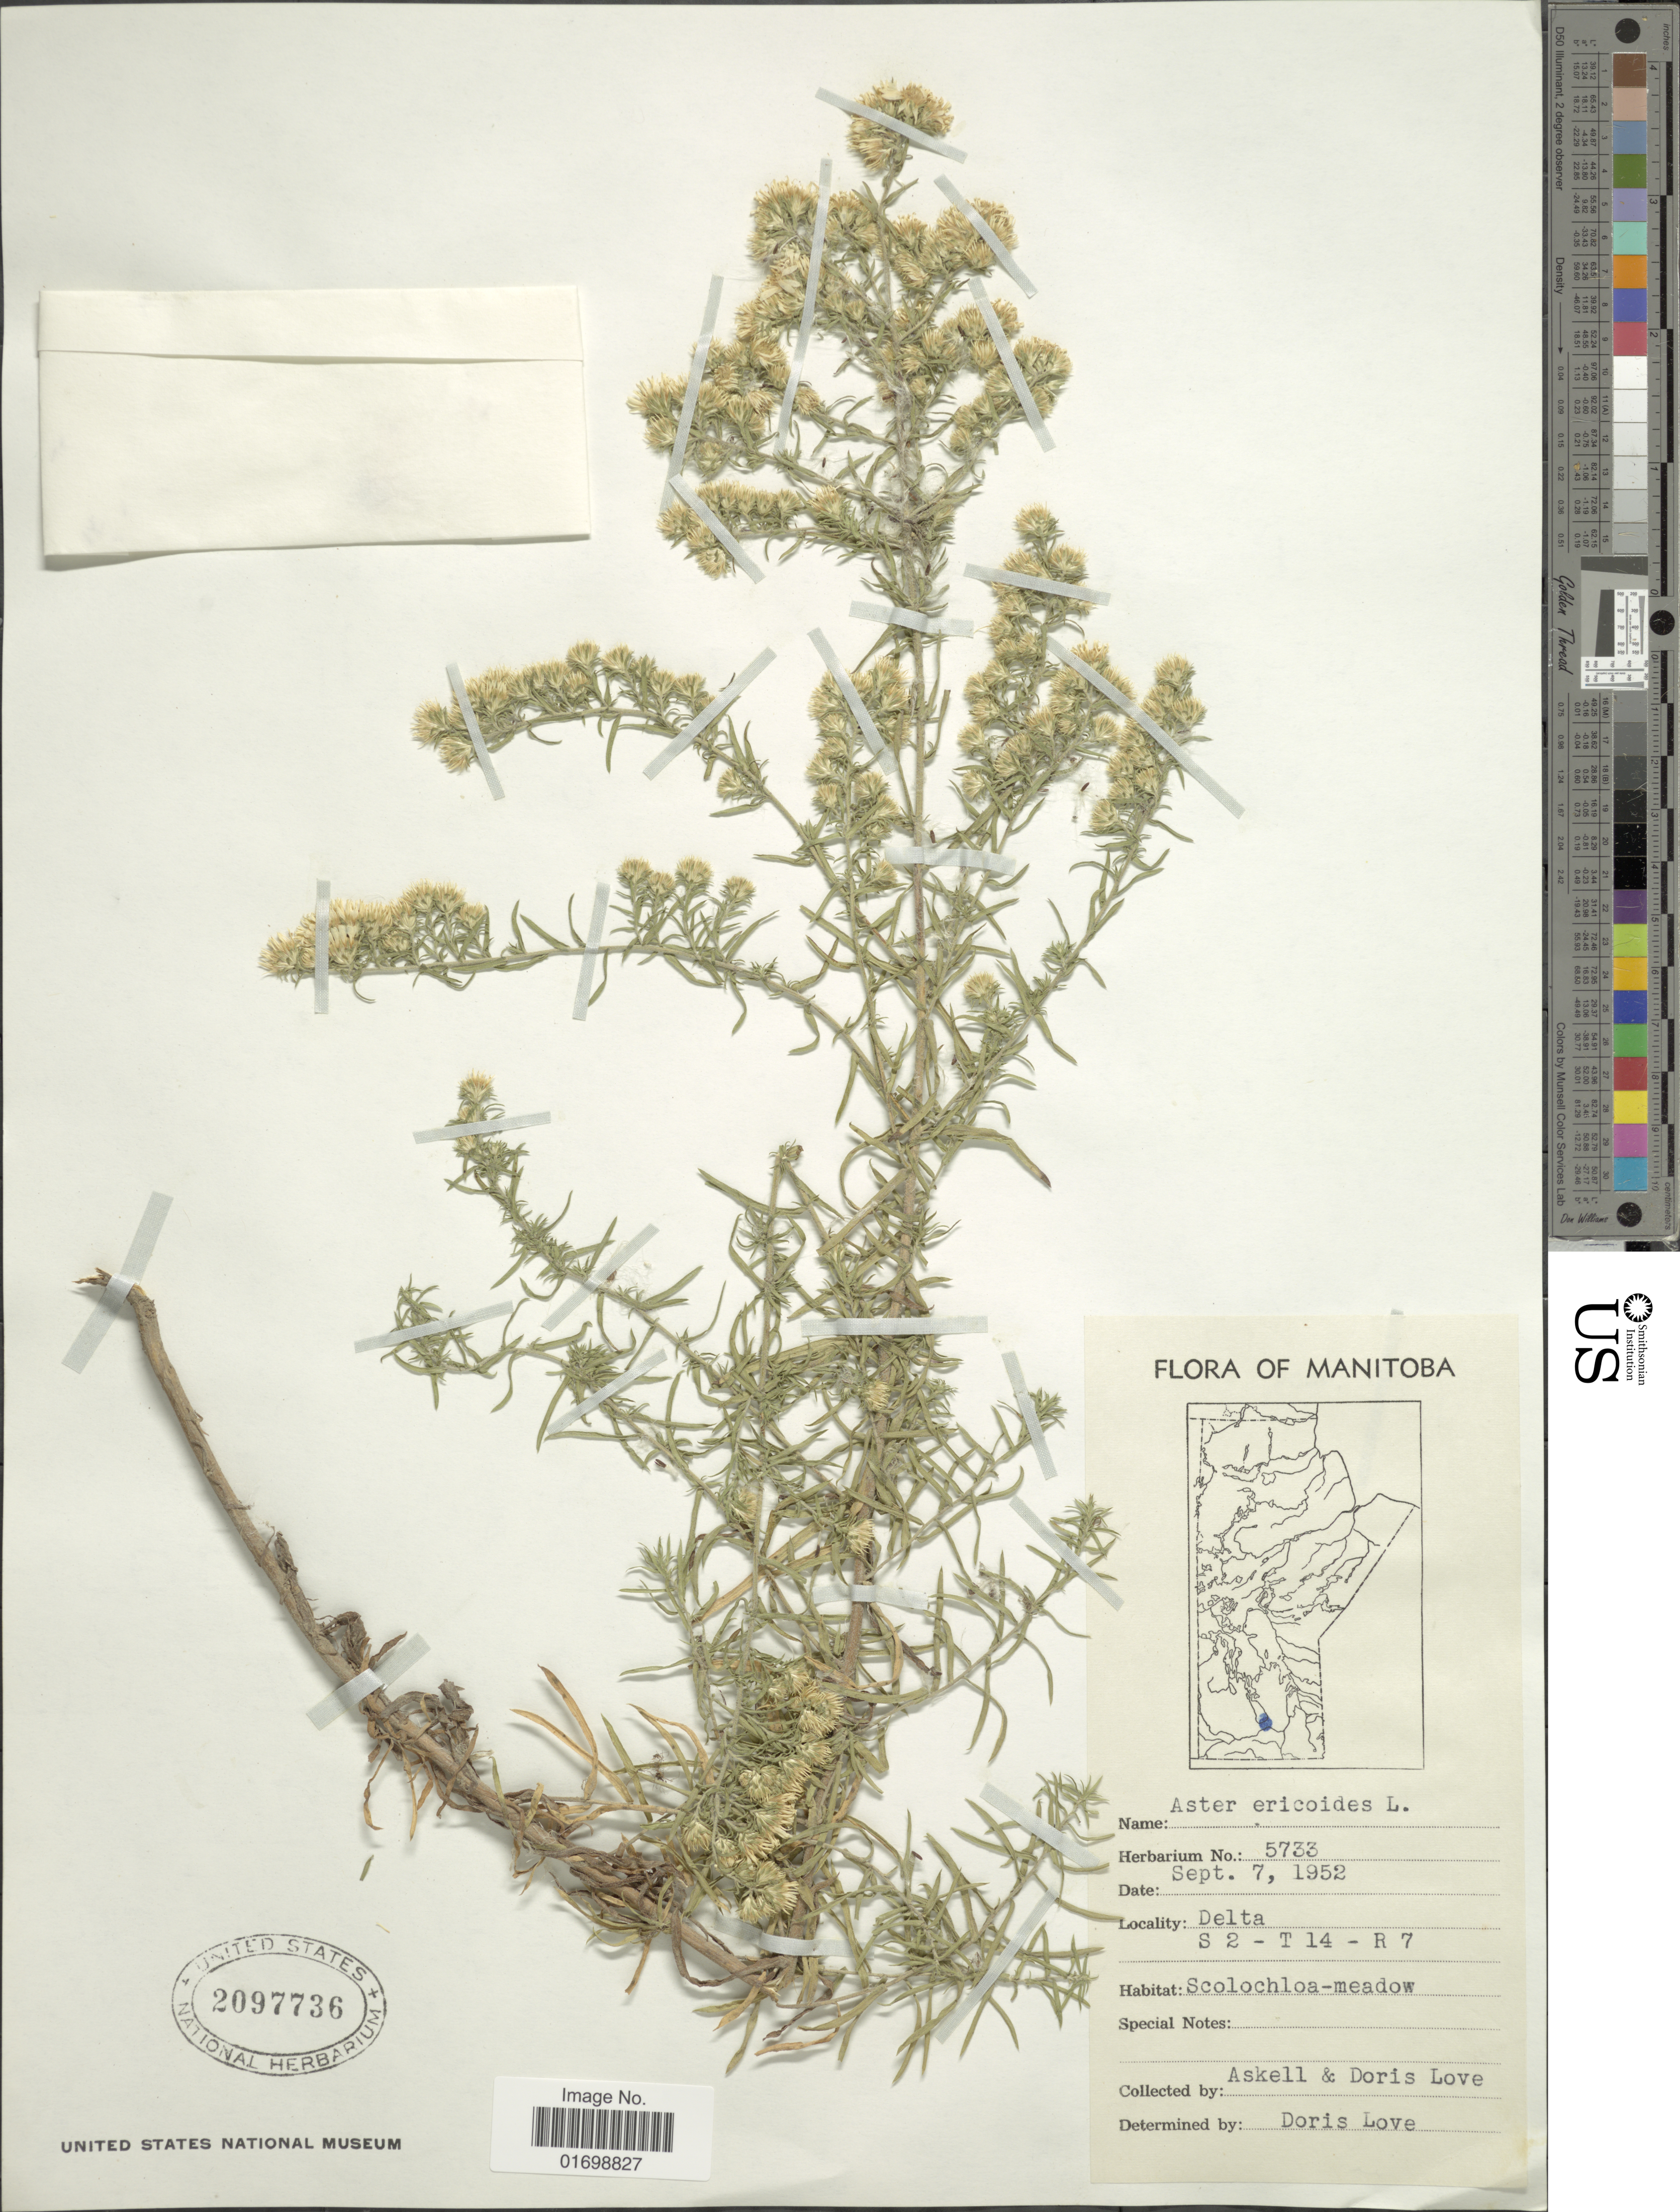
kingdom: Plantae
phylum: Tracheophyta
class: Magnoliopsida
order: Asterales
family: Asteraceae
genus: Symphyotrichum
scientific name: Symphyotrichum ericoides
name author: (L.) G.L. Nesom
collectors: Á. Löve & D. Löve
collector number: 5733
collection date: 1952-09-07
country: Canada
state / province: Manitoba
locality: Delta S2-T14-R7.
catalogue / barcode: US 2097736